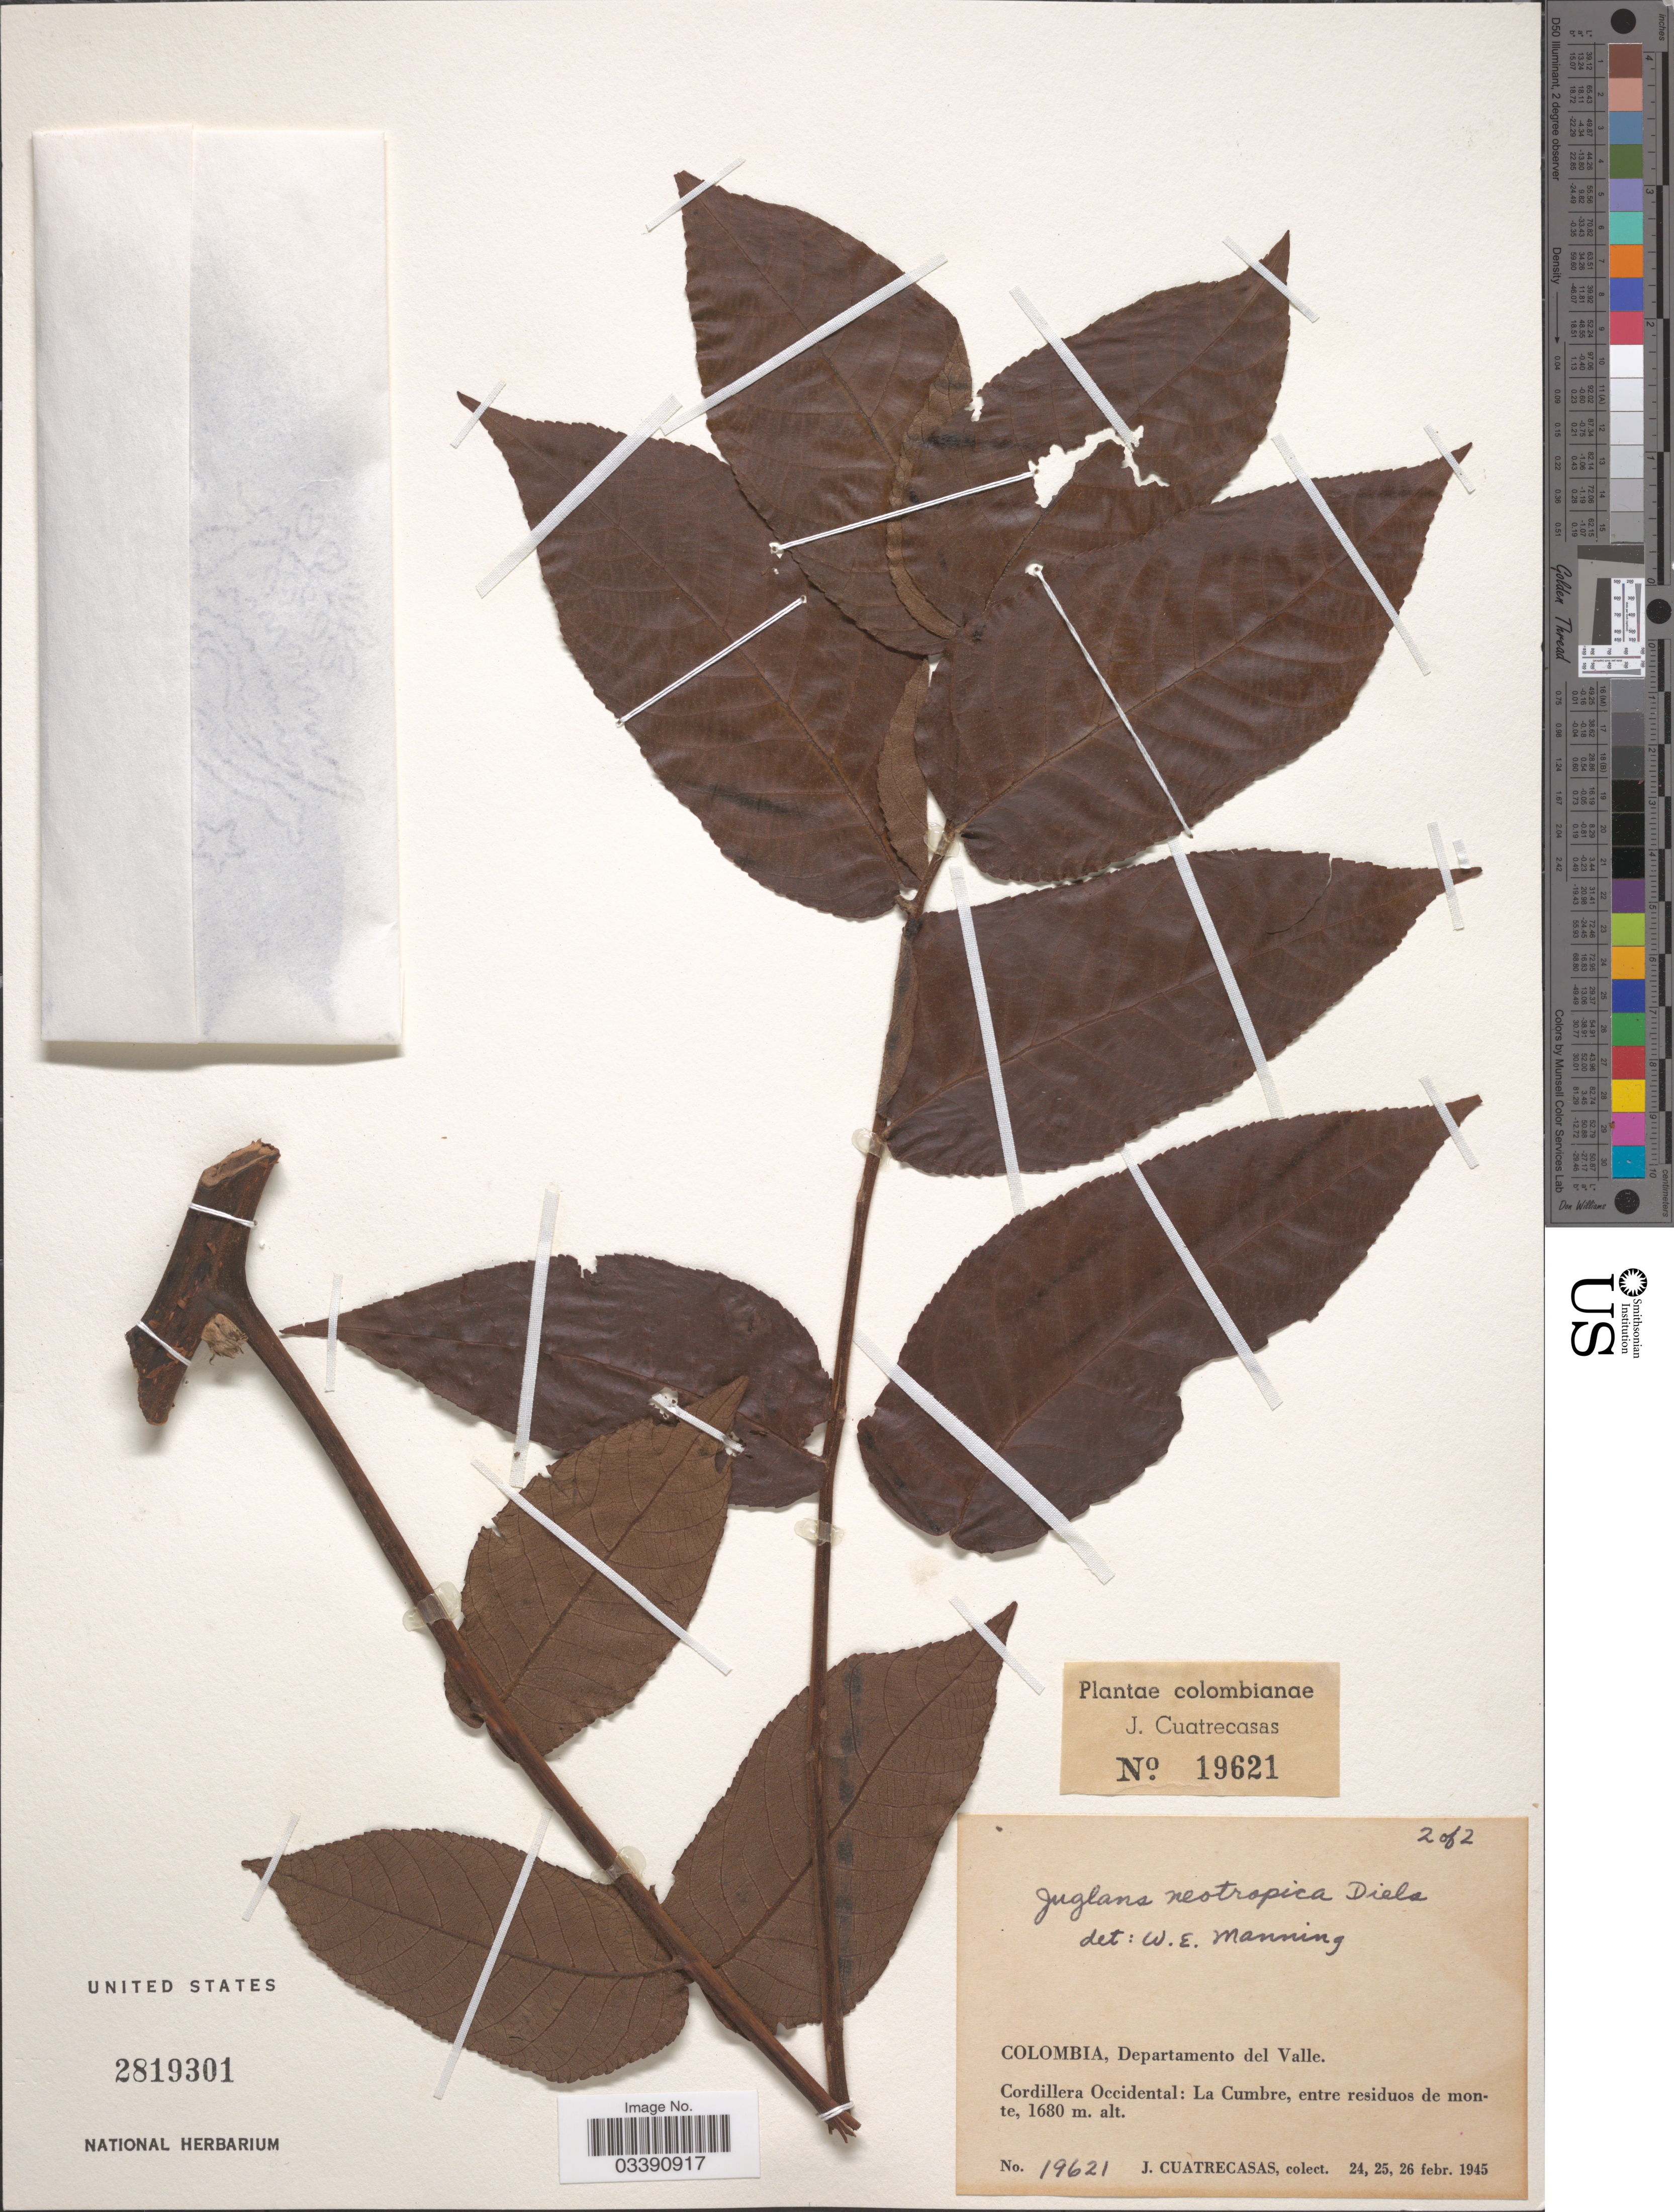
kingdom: Plantae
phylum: Tracheophyta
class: Magnoliopsida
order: Fagales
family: Juglandaceae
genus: Juglans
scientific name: Juglans neotropica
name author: Diels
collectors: J. Cuatrecasas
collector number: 19621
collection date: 1945-02-24/1945-02-26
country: Colombia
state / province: Valle del Cauca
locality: Departamento del Valle. Cordillera Occidental: La Cumbre, entre residuos de monte.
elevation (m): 1680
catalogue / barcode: US 2819301